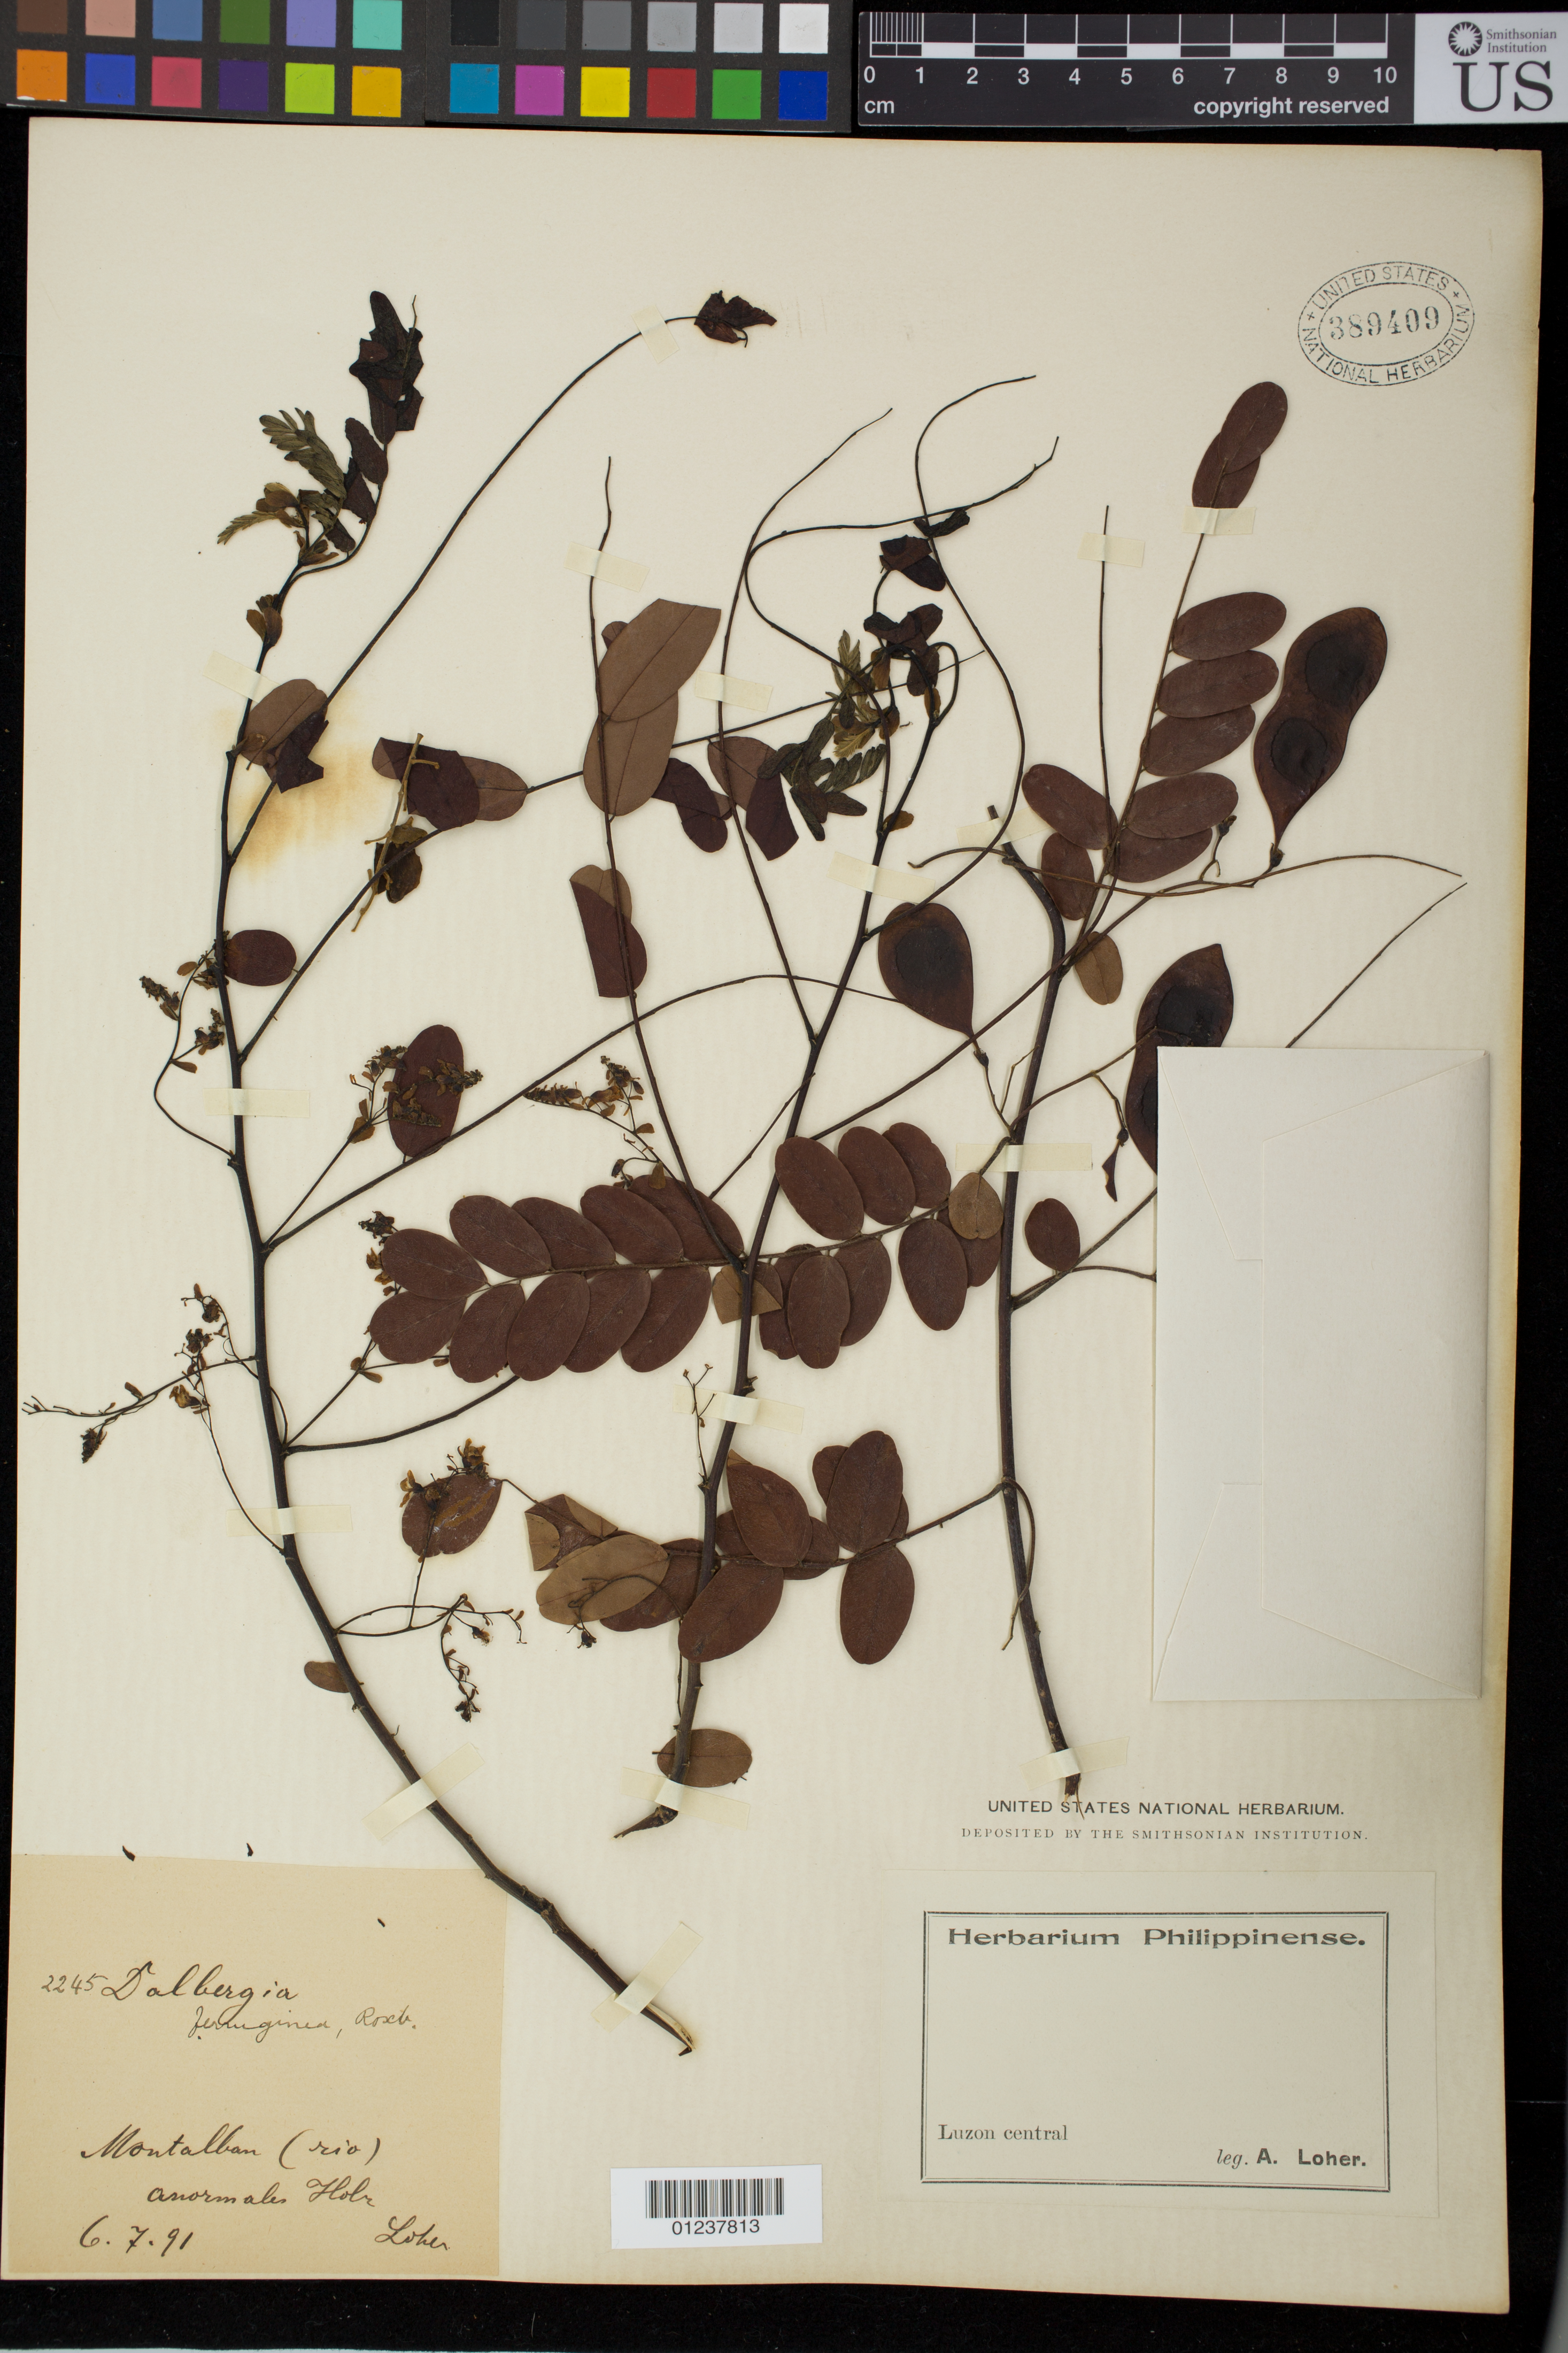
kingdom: Plantae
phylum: Tracheophyta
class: Magnoliopsida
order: Fabales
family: Fabaceae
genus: Dalbergia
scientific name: Dalbergia ferruginea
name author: Roxb.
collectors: A. Loher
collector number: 2245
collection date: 1891-07-06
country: Philippines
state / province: Calabarzon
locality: Montalban (rio) anormales Holr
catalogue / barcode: US 389409